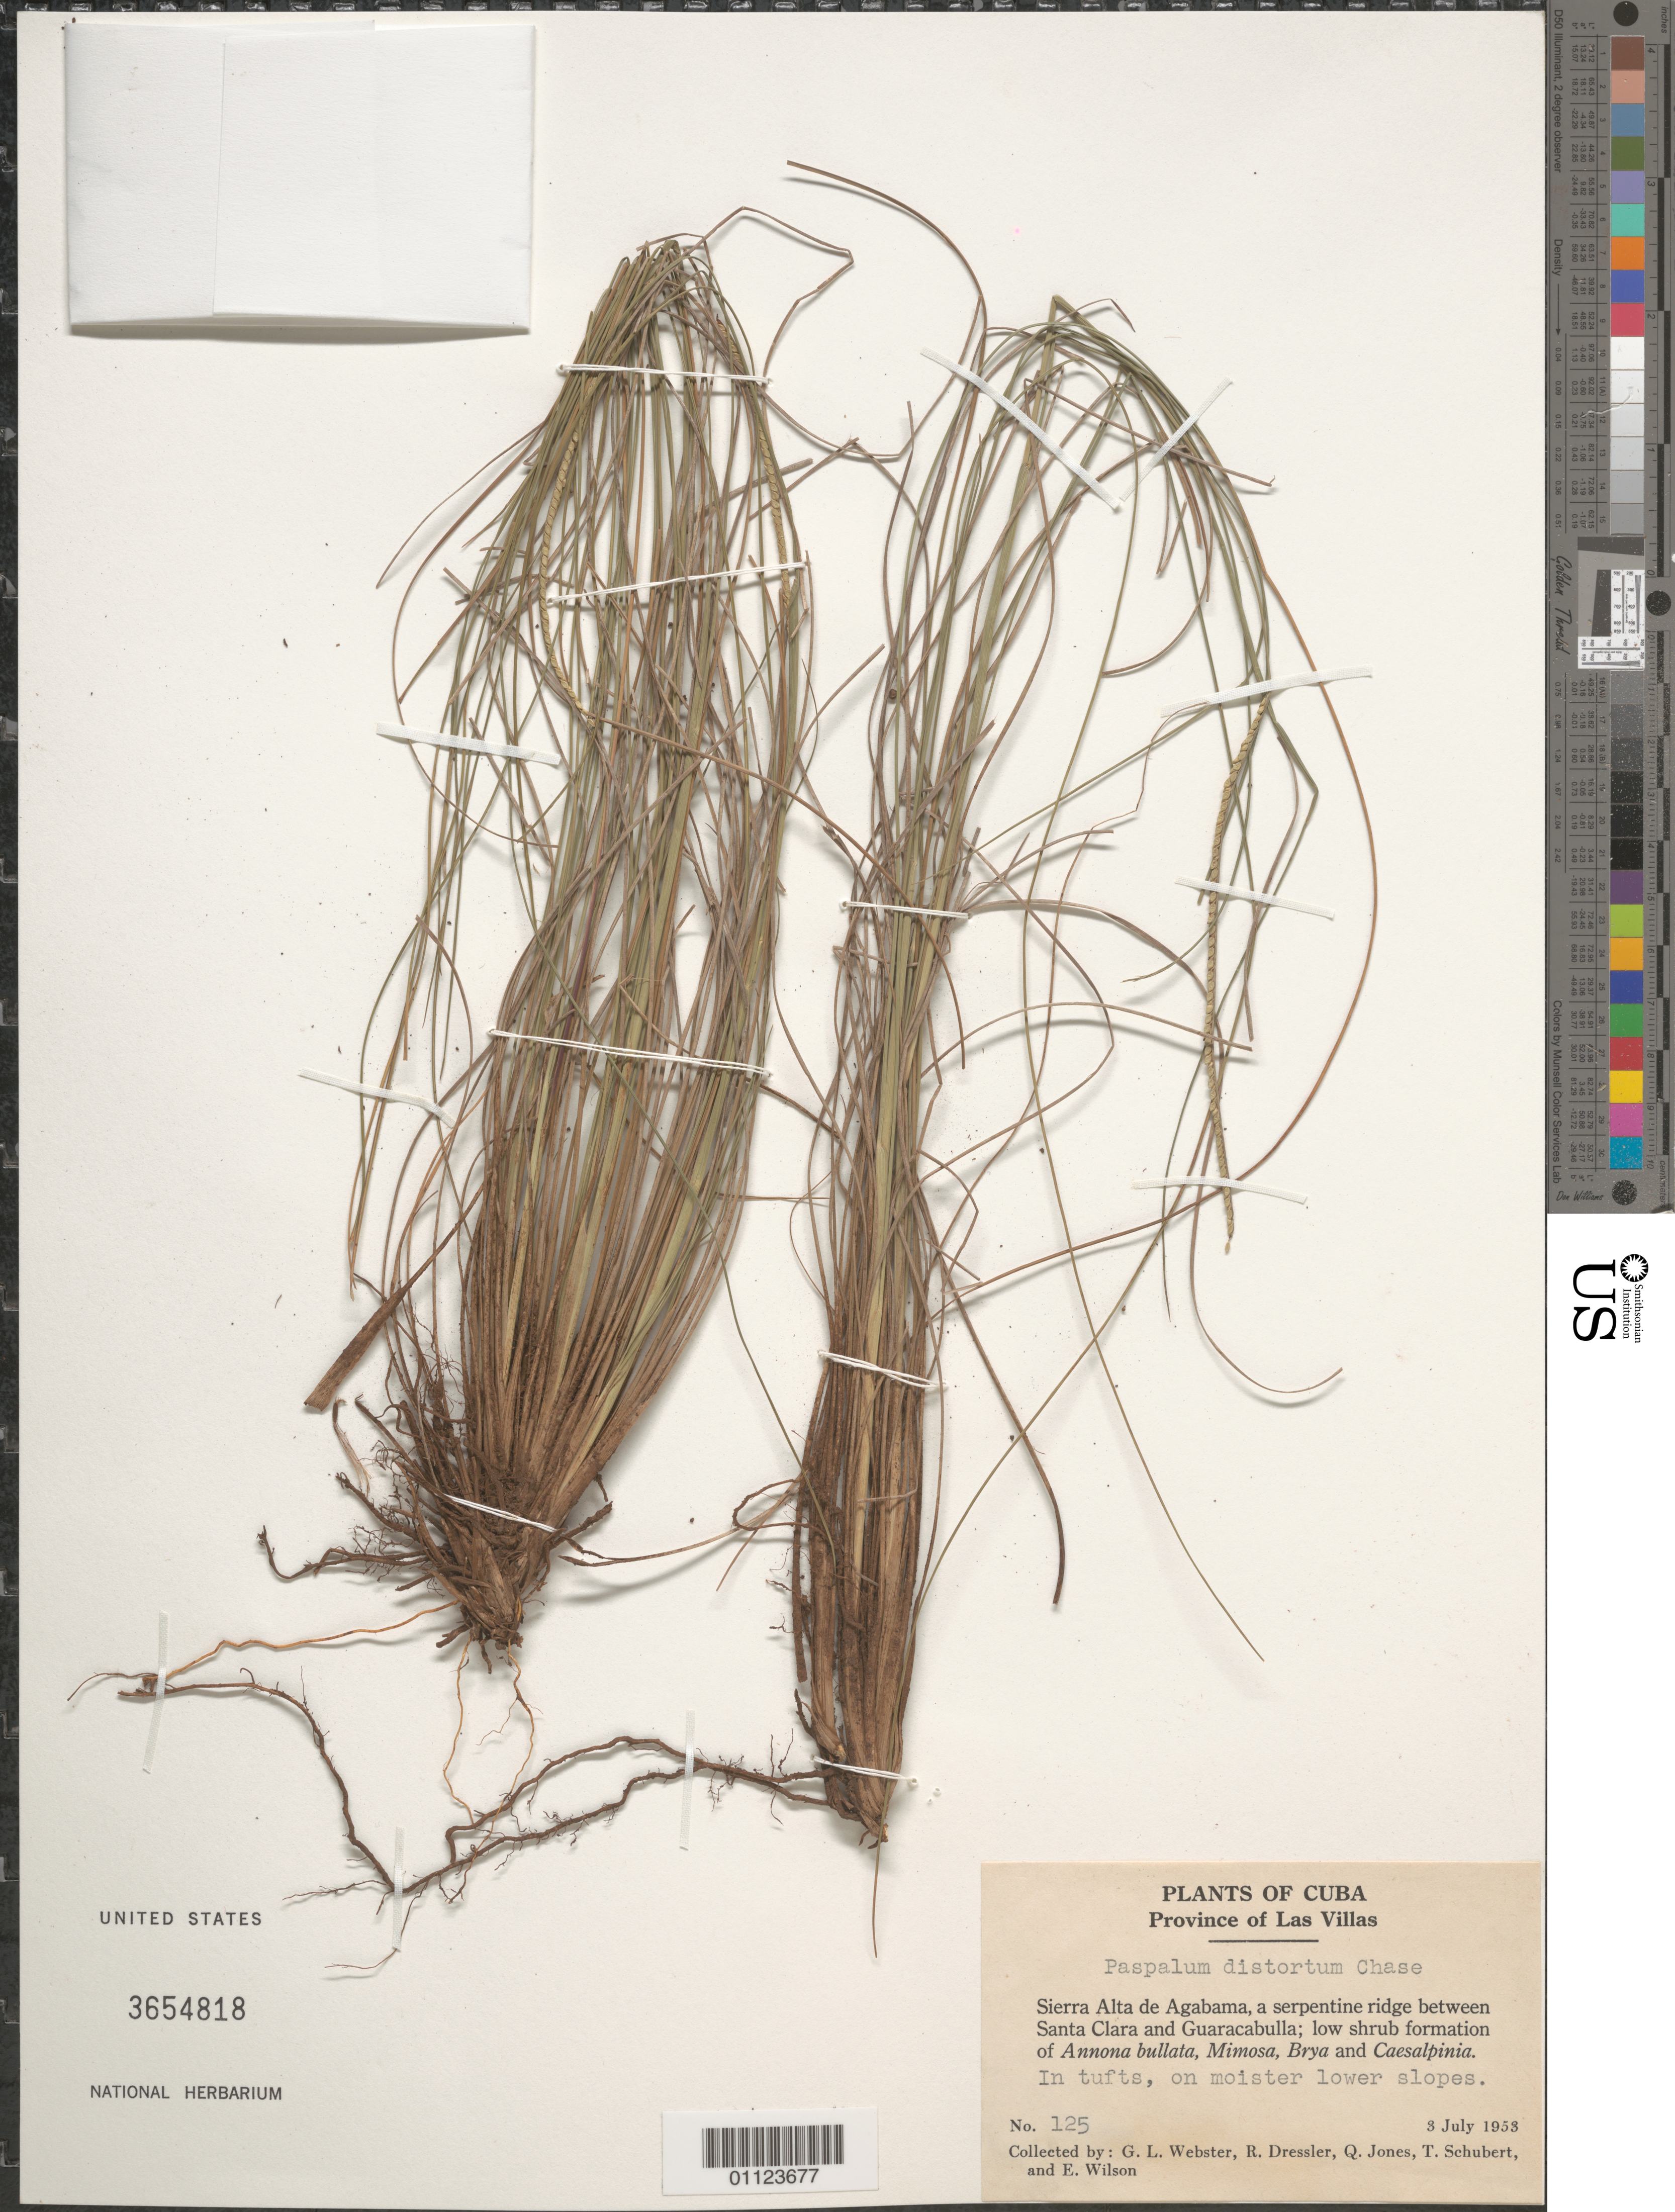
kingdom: Plantae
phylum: Tracheophyta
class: Liliopsida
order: Poales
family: Poaceae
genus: Paspalum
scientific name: Paspalum distortum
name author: Chase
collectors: G. L. Webster, R. Dressler, Q. Jones, T. Schubert & E. Wilson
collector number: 125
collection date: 1953-07-03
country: Cuba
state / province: Villa Clara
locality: Province Las Villas. Sierra Alta de Agabama, ridge between Santa Clara and Guaracabulla.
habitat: Low shrub formation of Annona bullata, Mimosa, Brya and Caesalpinia. On moister lower slopes.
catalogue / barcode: US 3654818